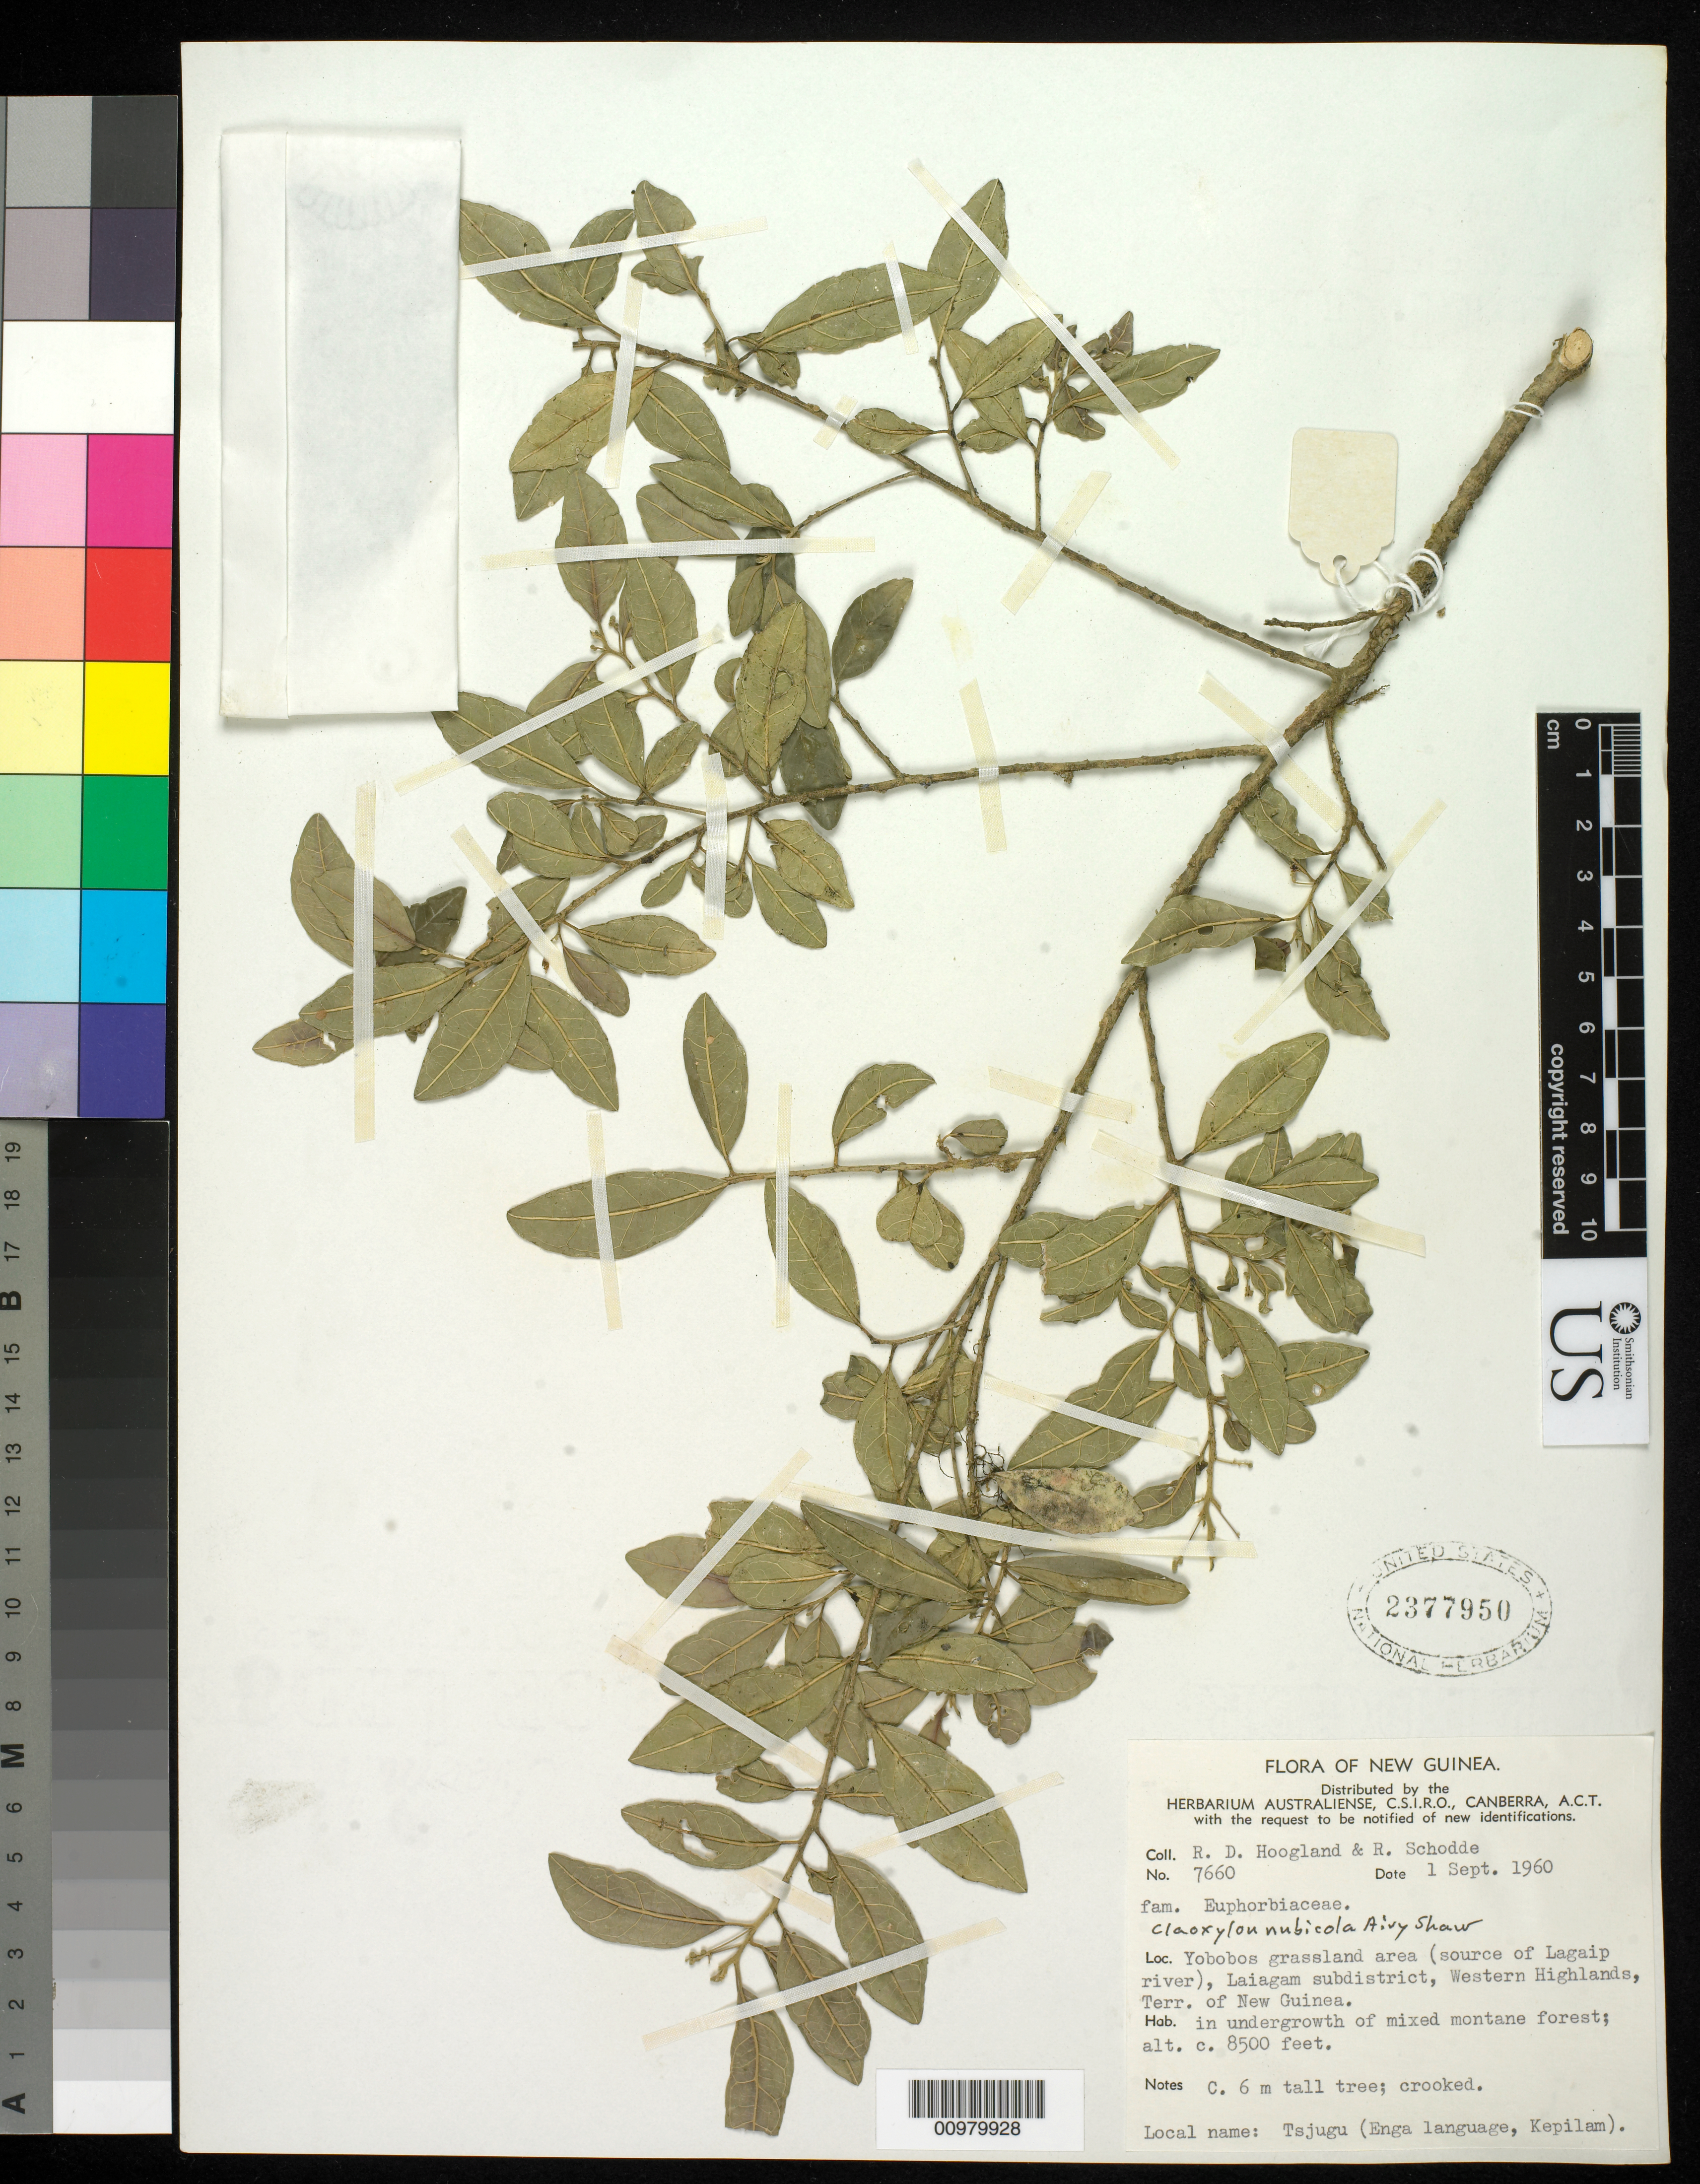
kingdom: Plantae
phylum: Tracheophyta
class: Magnoliopsida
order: Malpighiales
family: Euphorbiaceae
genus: Claoxylon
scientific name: Claoxylon nubicola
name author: Airy Shaw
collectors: R. D. Hoogland & R. Schodde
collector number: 7660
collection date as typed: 01 Sep 1960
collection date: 1960-09-01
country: Papua New Guinea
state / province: Enga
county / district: Laiagam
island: New Guinea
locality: Laiagam Subdistrict, Yobobos grassland area (source of Lagaip River)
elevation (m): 2591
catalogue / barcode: US 2377950